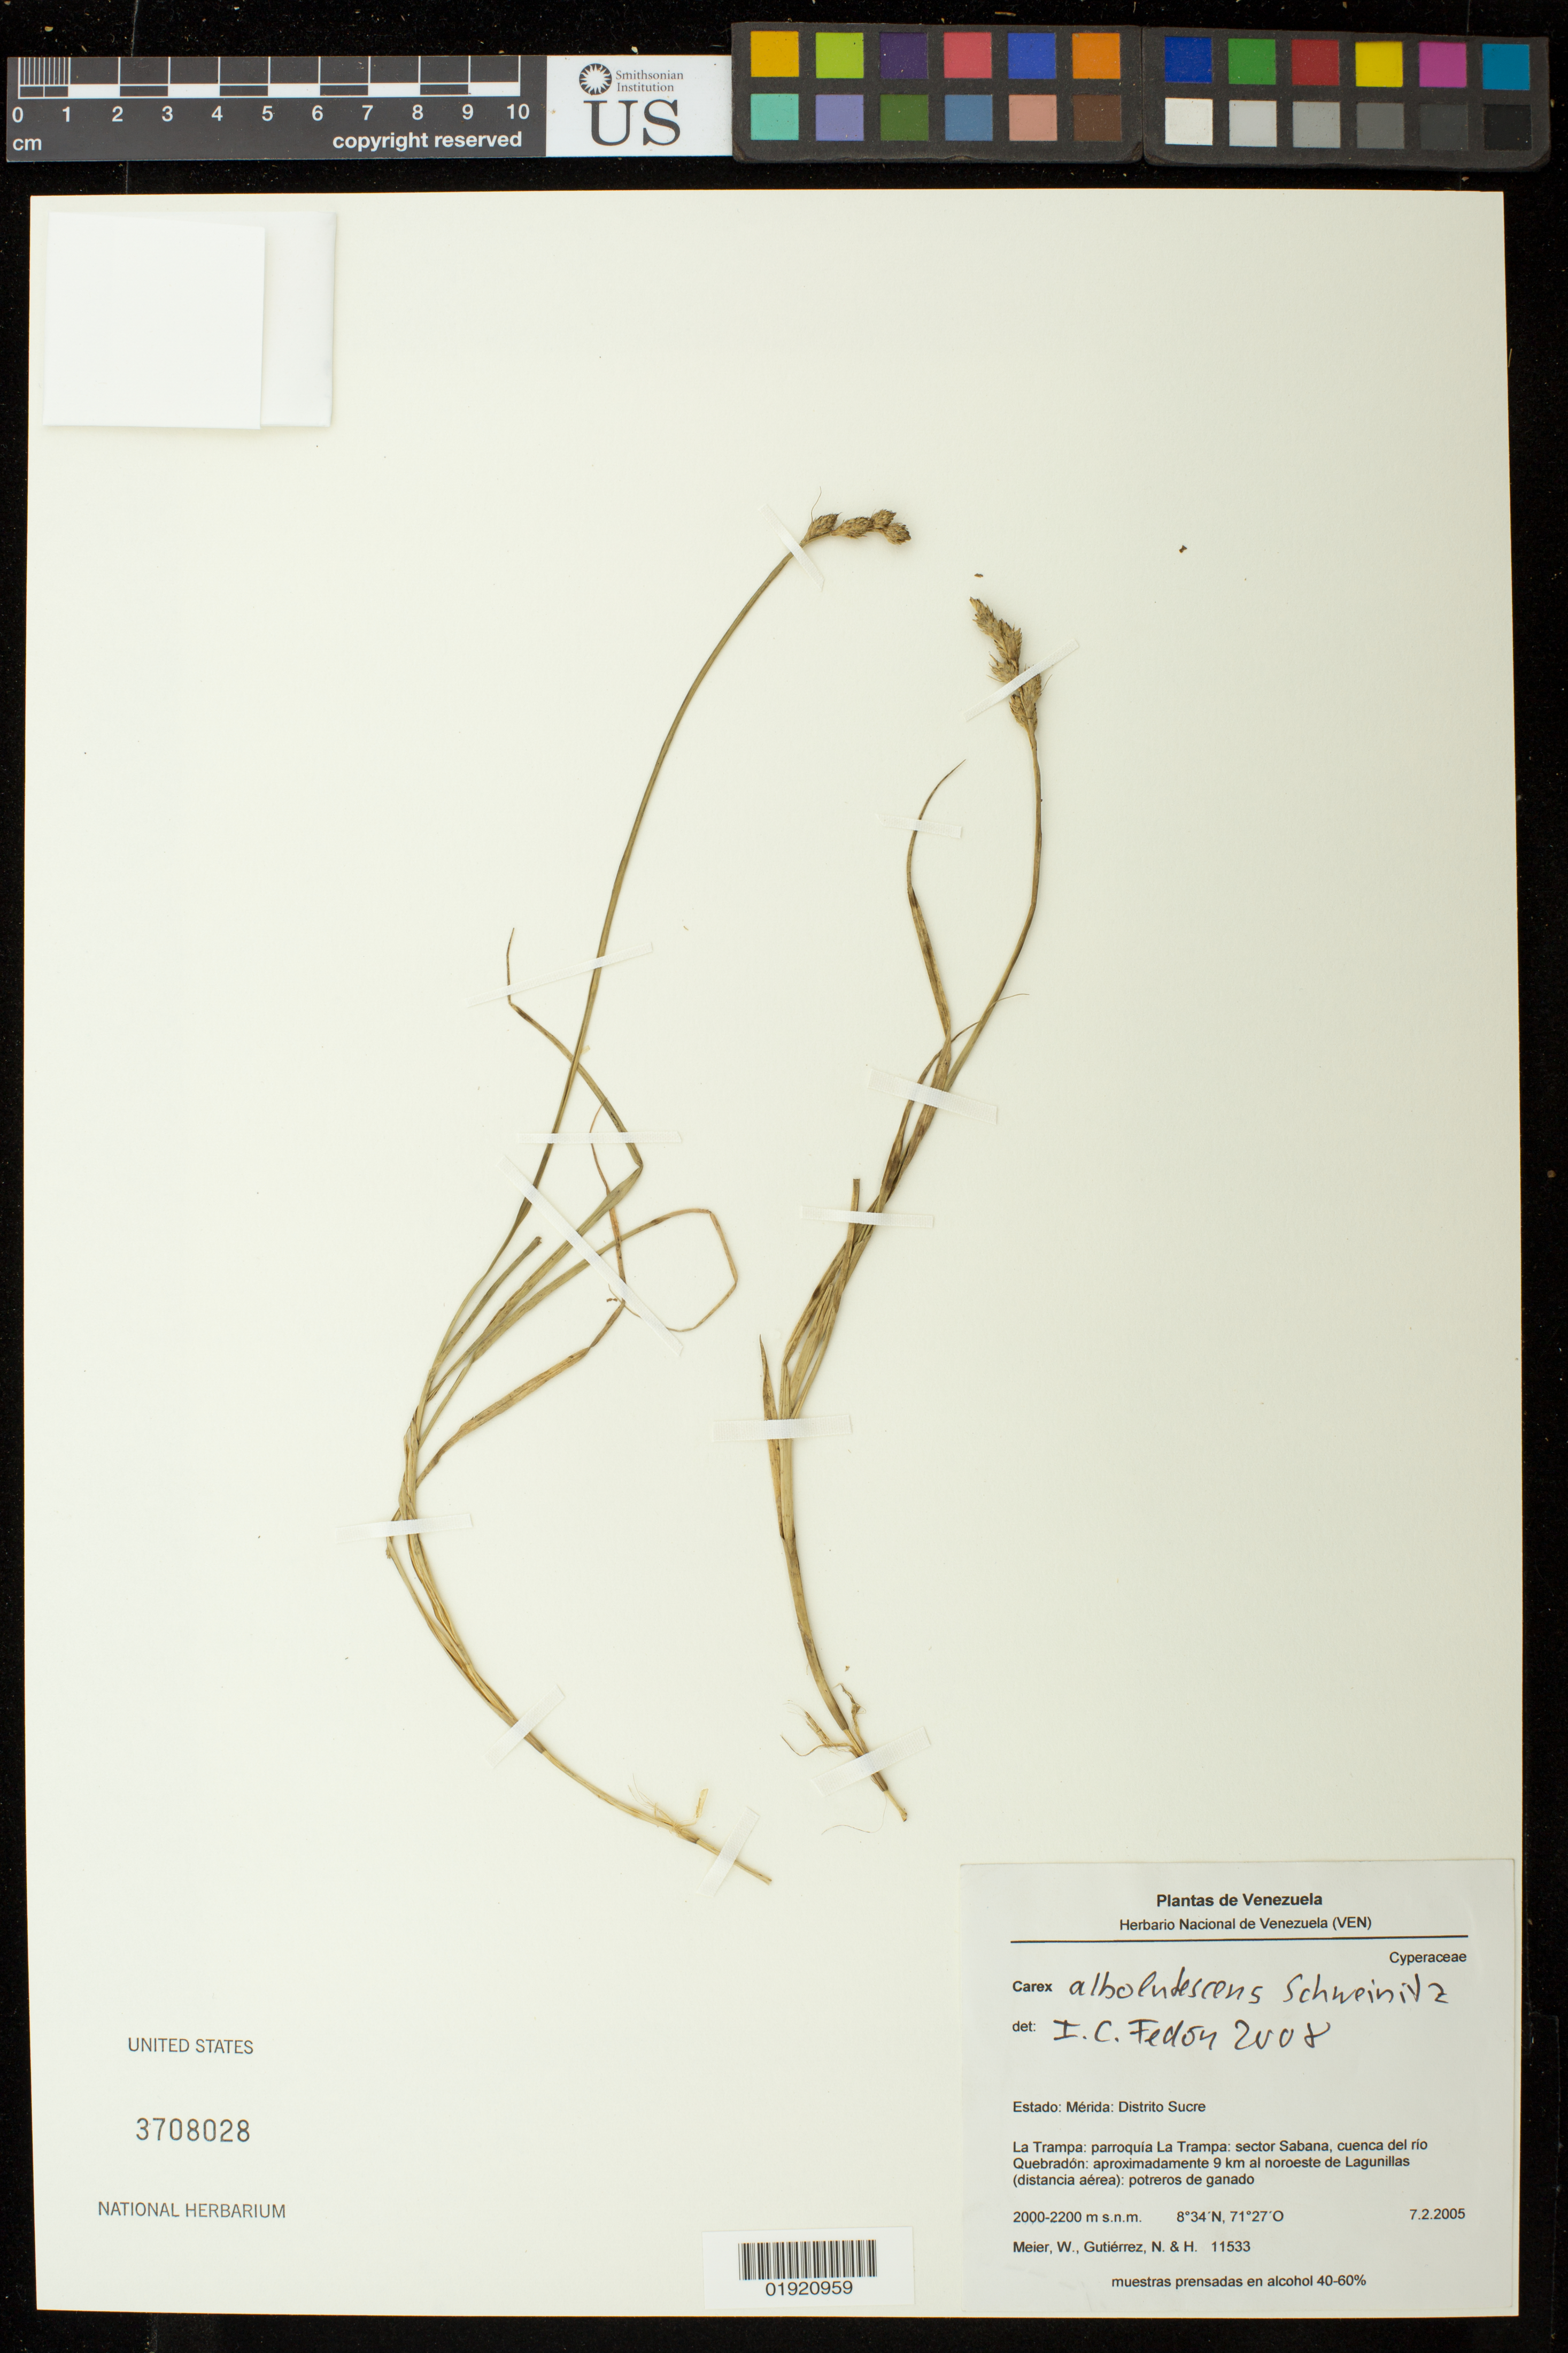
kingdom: Plantae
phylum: Tracheophyta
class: Liliopsida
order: Poales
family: Cyperaceae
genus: Carex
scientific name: Carex longii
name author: Mack.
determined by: Strong, Mark T., (BOT), Smithsonian Institution - National Museum of Natural History (UNITED STATES)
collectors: W. Meier, N. Gutierrez & H. Gutierrez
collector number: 11533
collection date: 2005-02-07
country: Venezuela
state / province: Mérida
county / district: Sucre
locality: Estado: Merida: Distrito Sucre. La Trampa: parroquia La Trampa: sector Sabana, cuenca del rio Quebradon: aproximadamente 9 km al noroeste de Lagunillas (distancia aerea): potreros de ganado.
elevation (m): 2000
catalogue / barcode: US 3708028